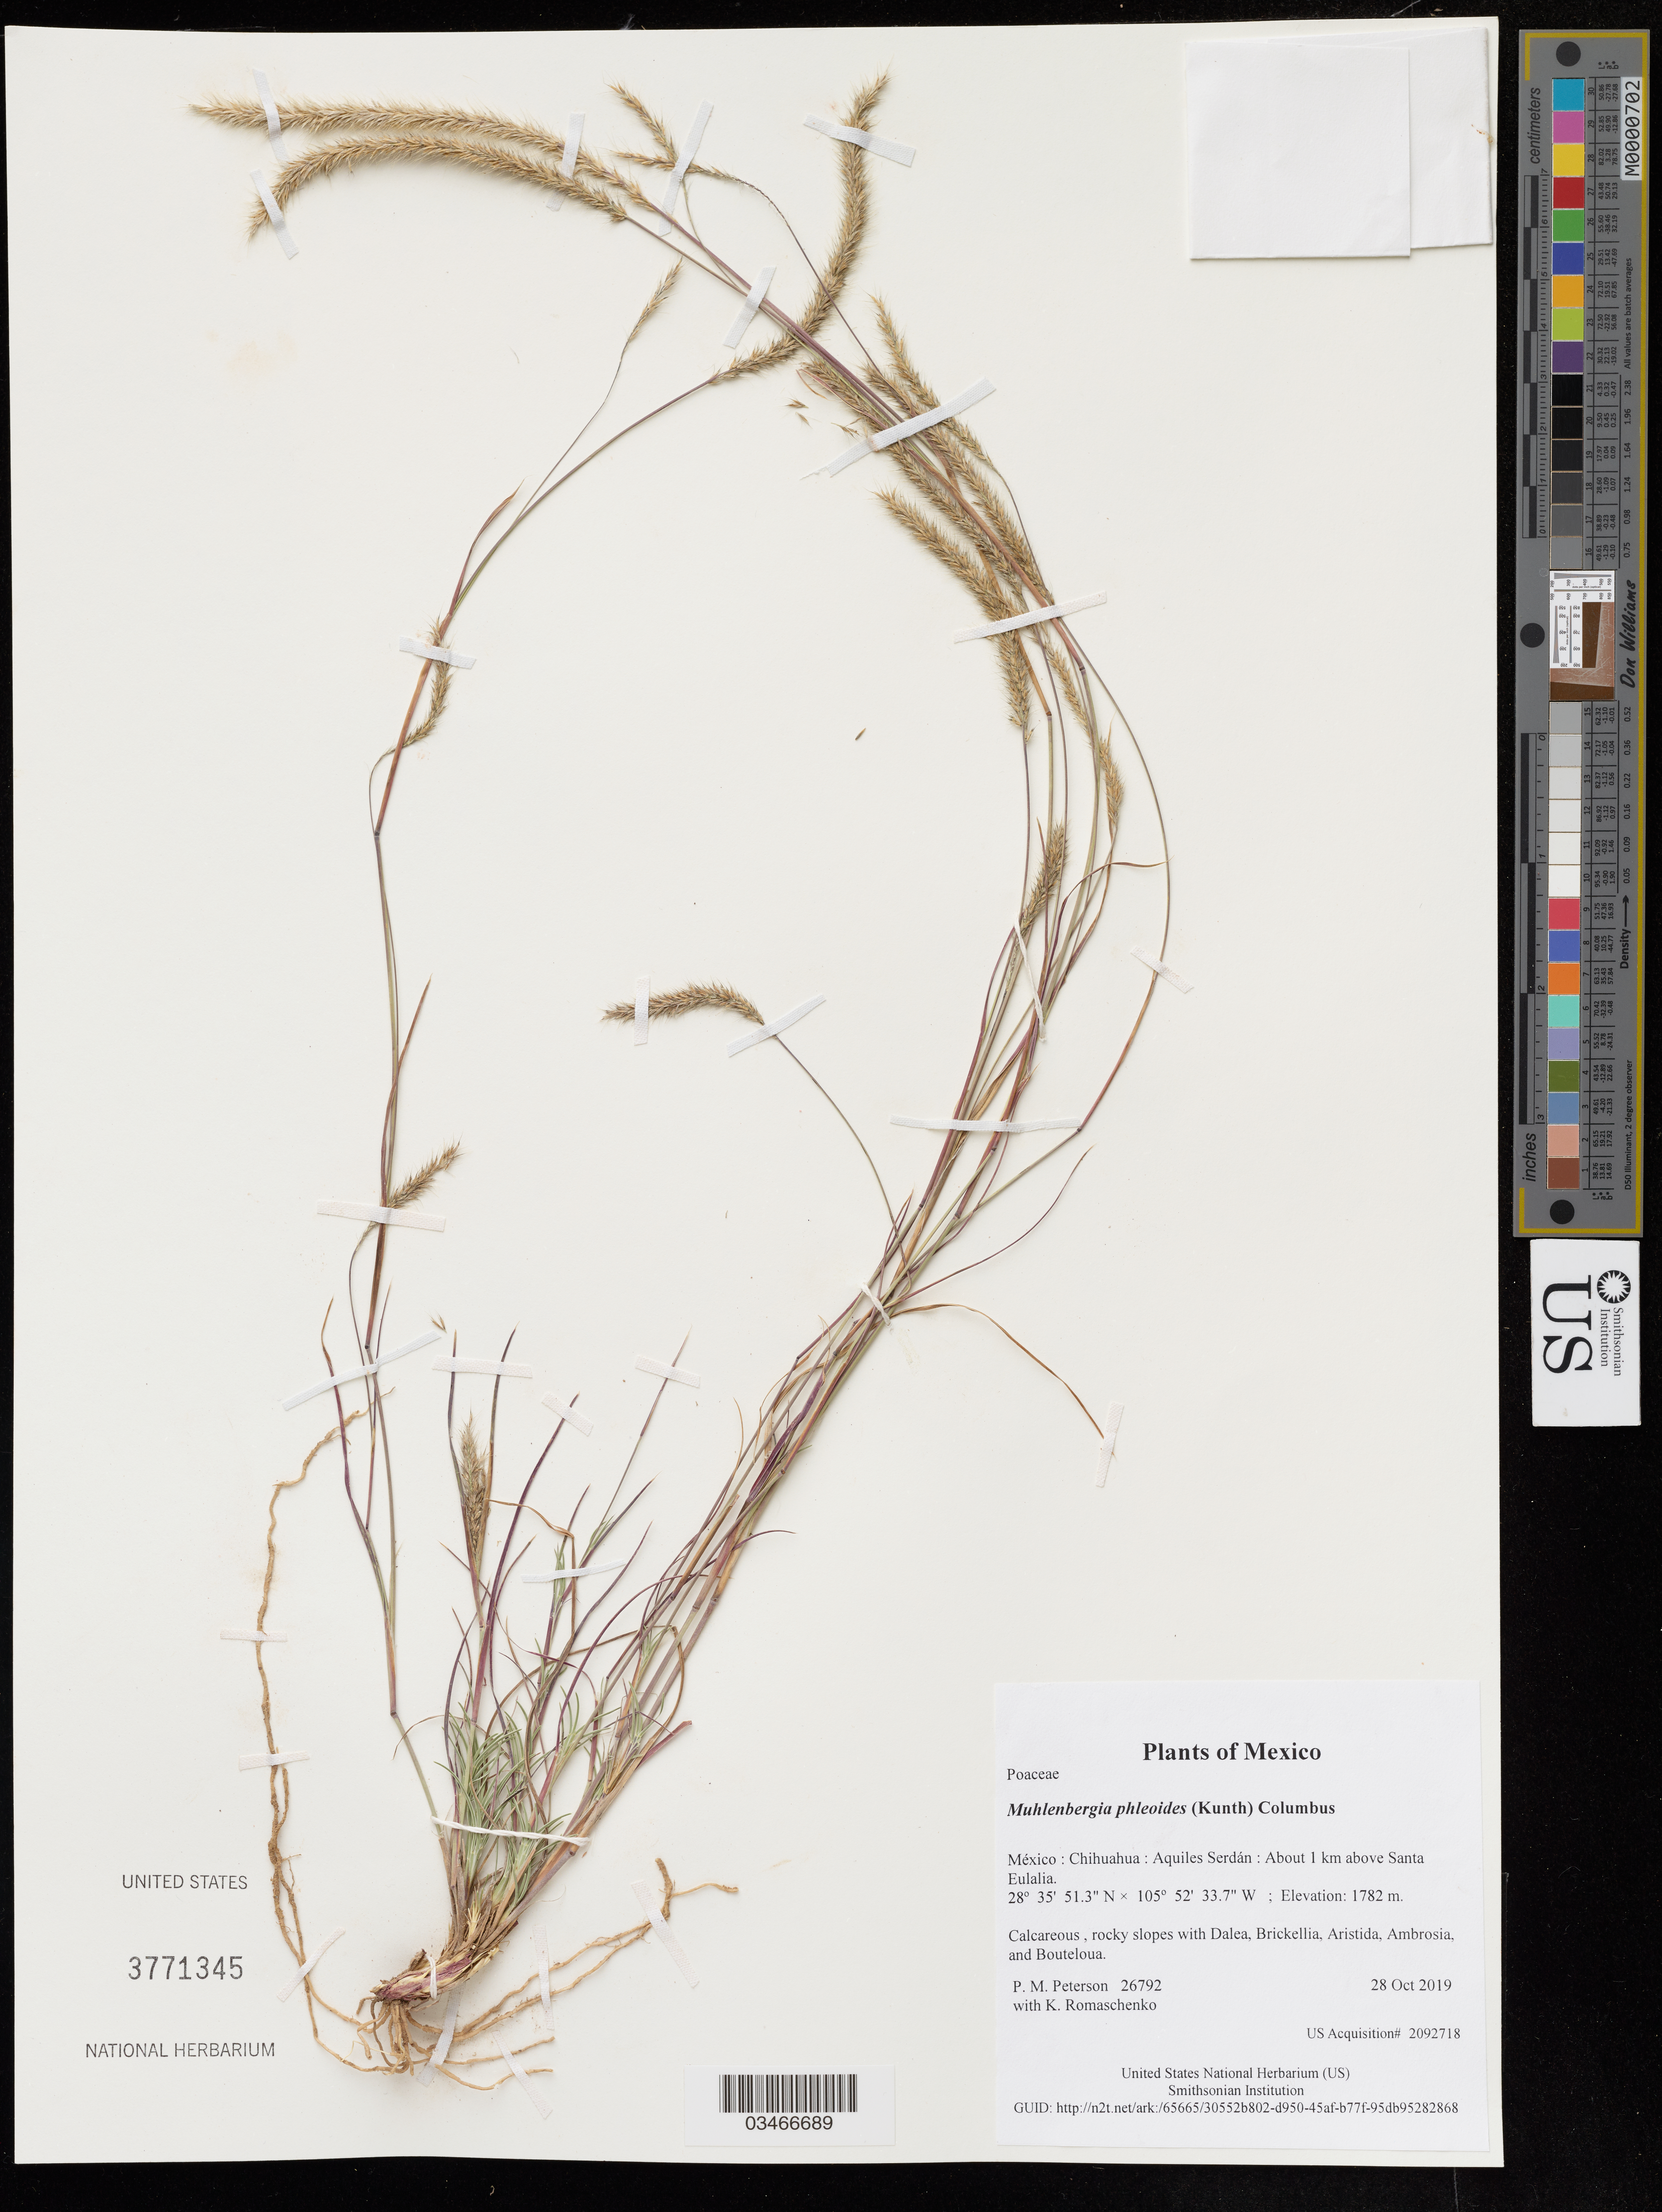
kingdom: Plantae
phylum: Tracheophyta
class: Liliopsida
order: Poales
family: Poaceae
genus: Muhlenbergia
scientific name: Muhlenbergia phleoides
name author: (Kunth) Columbus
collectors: P. M. Peterson & K. Romaschenko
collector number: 26792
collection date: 2019-10-28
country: México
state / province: Chihuahua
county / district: Aquiles Serdán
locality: About 1 km above Santa Eulalia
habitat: Calcareous , rocky slopes with Dalea, Brickellia, Aristida, Ambrosia, and Bouteloua.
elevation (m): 1782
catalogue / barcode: US 3771345